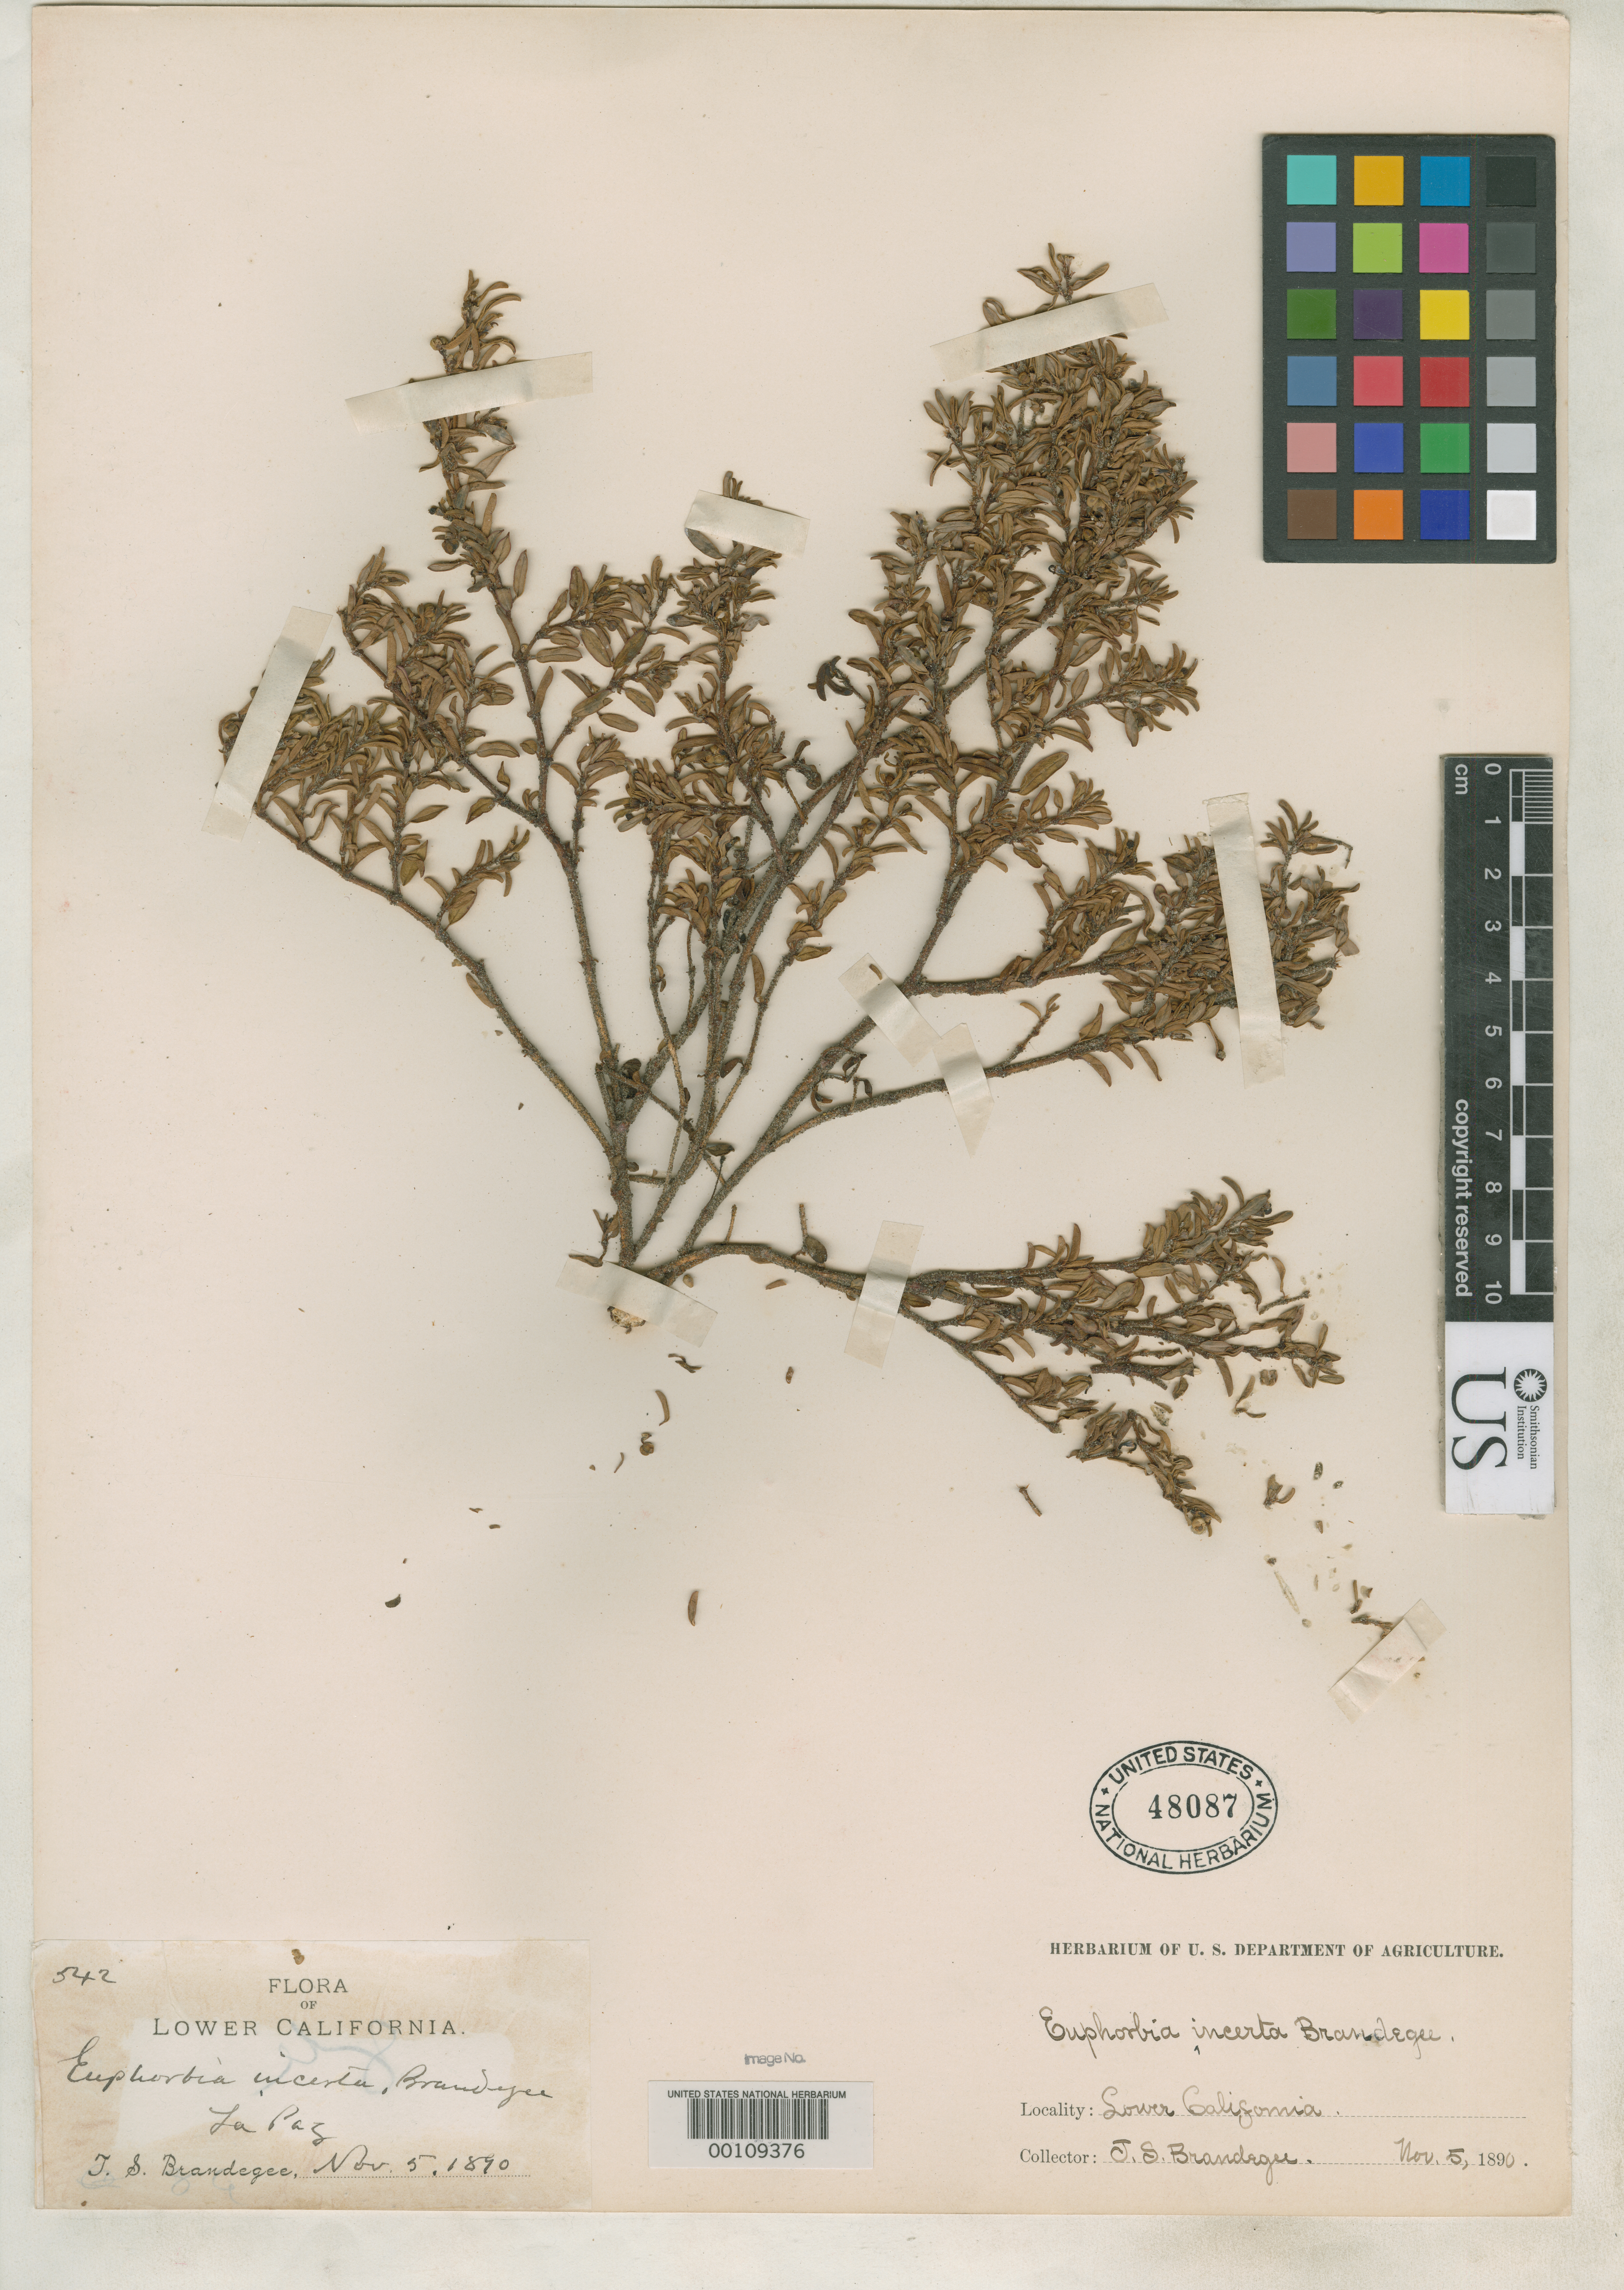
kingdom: Plantae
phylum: Tracheophyta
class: Magnoliopsida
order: Malpighiales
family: Euphorbiaceae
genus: Euphorbia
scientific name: Euphorbia incerta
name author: Brandegee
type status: Type Collection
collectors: T. S. Brandegee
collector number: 542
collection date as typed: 05 Nov 1890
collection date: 1890-11-05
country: Mexico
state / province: Baja California Sur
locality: La Paz.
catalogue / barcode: US 48087